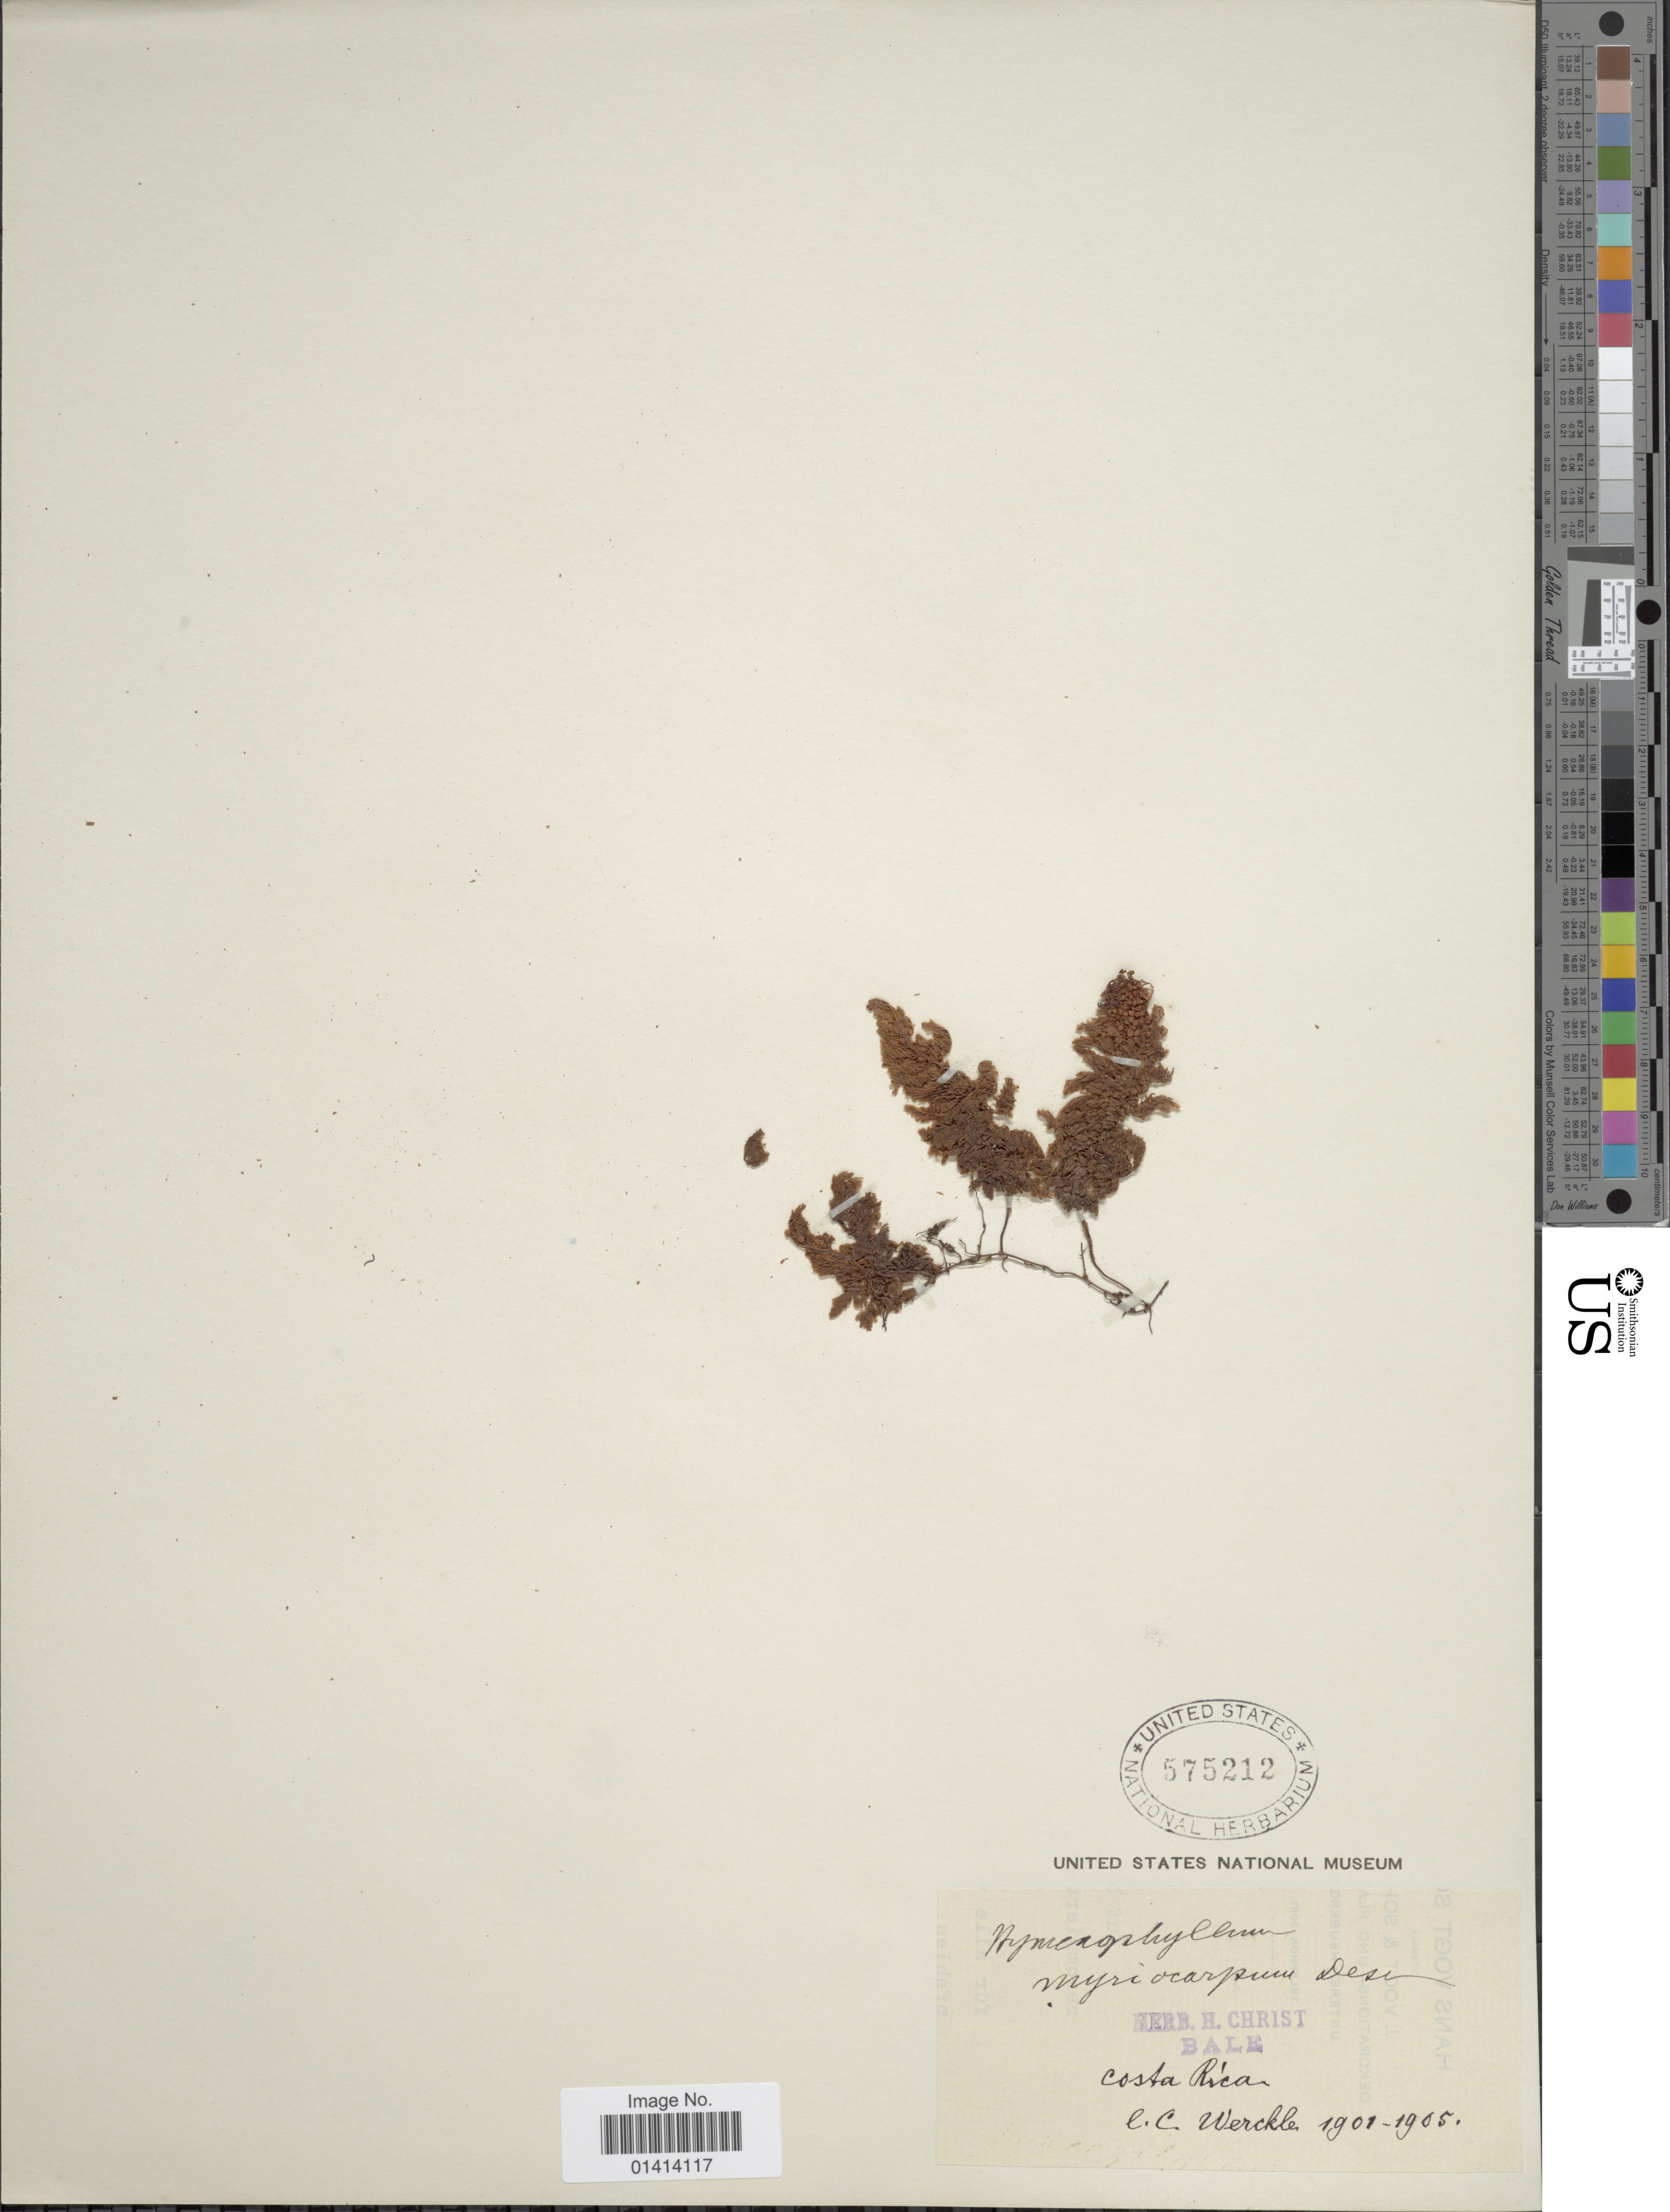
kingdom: Plantae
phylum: Tracheophyta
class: Polypodiopsida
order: Hymenophyllales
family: Hymenophyllaceae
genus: Hymenophyllum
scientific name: Hymenophyllum myriocarpum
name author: Hook.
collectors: C. C Wercklé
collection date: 1901/1905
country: Costa Rica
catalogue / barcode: US 575212